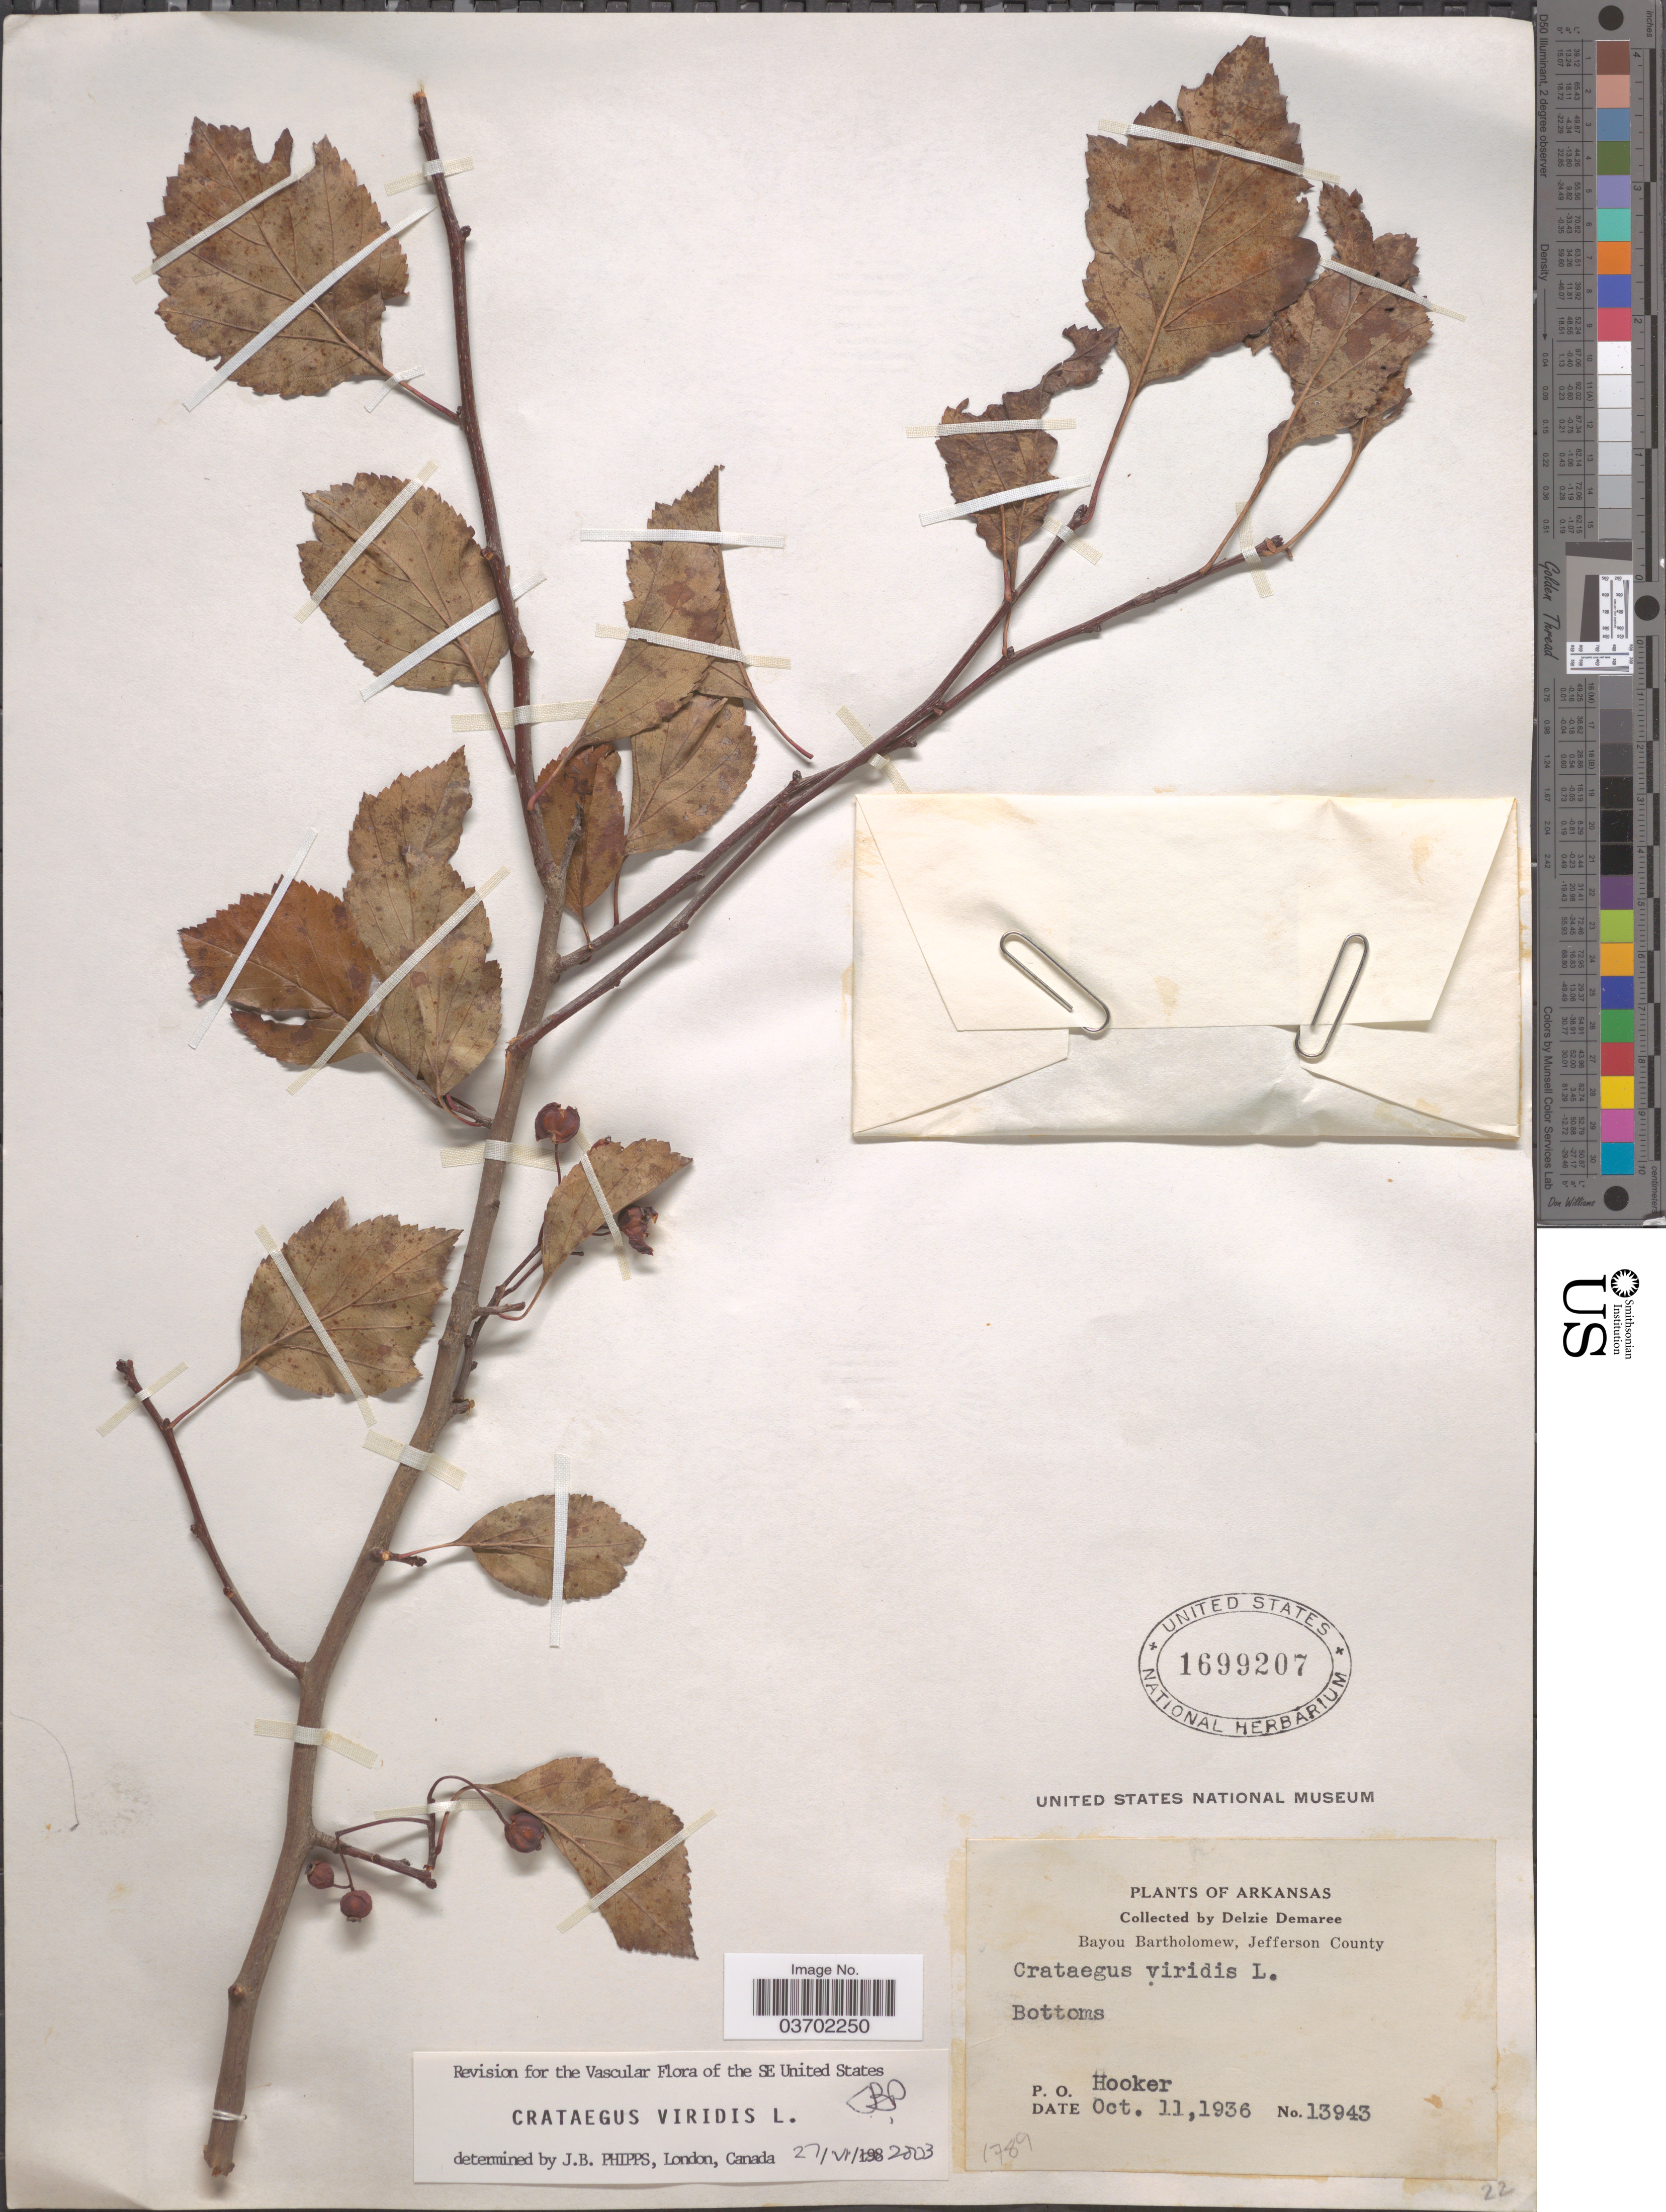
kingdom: Plantae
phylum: Tracheophyta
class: Magnoliopsida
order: Rosales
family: Rosaceae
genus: Crataegus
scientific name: Crataegus viridis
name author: L.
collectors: D. Demaree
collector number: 13943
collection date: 1936-10-11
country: United States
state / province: Arkansas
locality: Bayou Batholomew, Jefferson County. P.O. Hooker [unsure placement]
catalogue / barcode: US 1699207